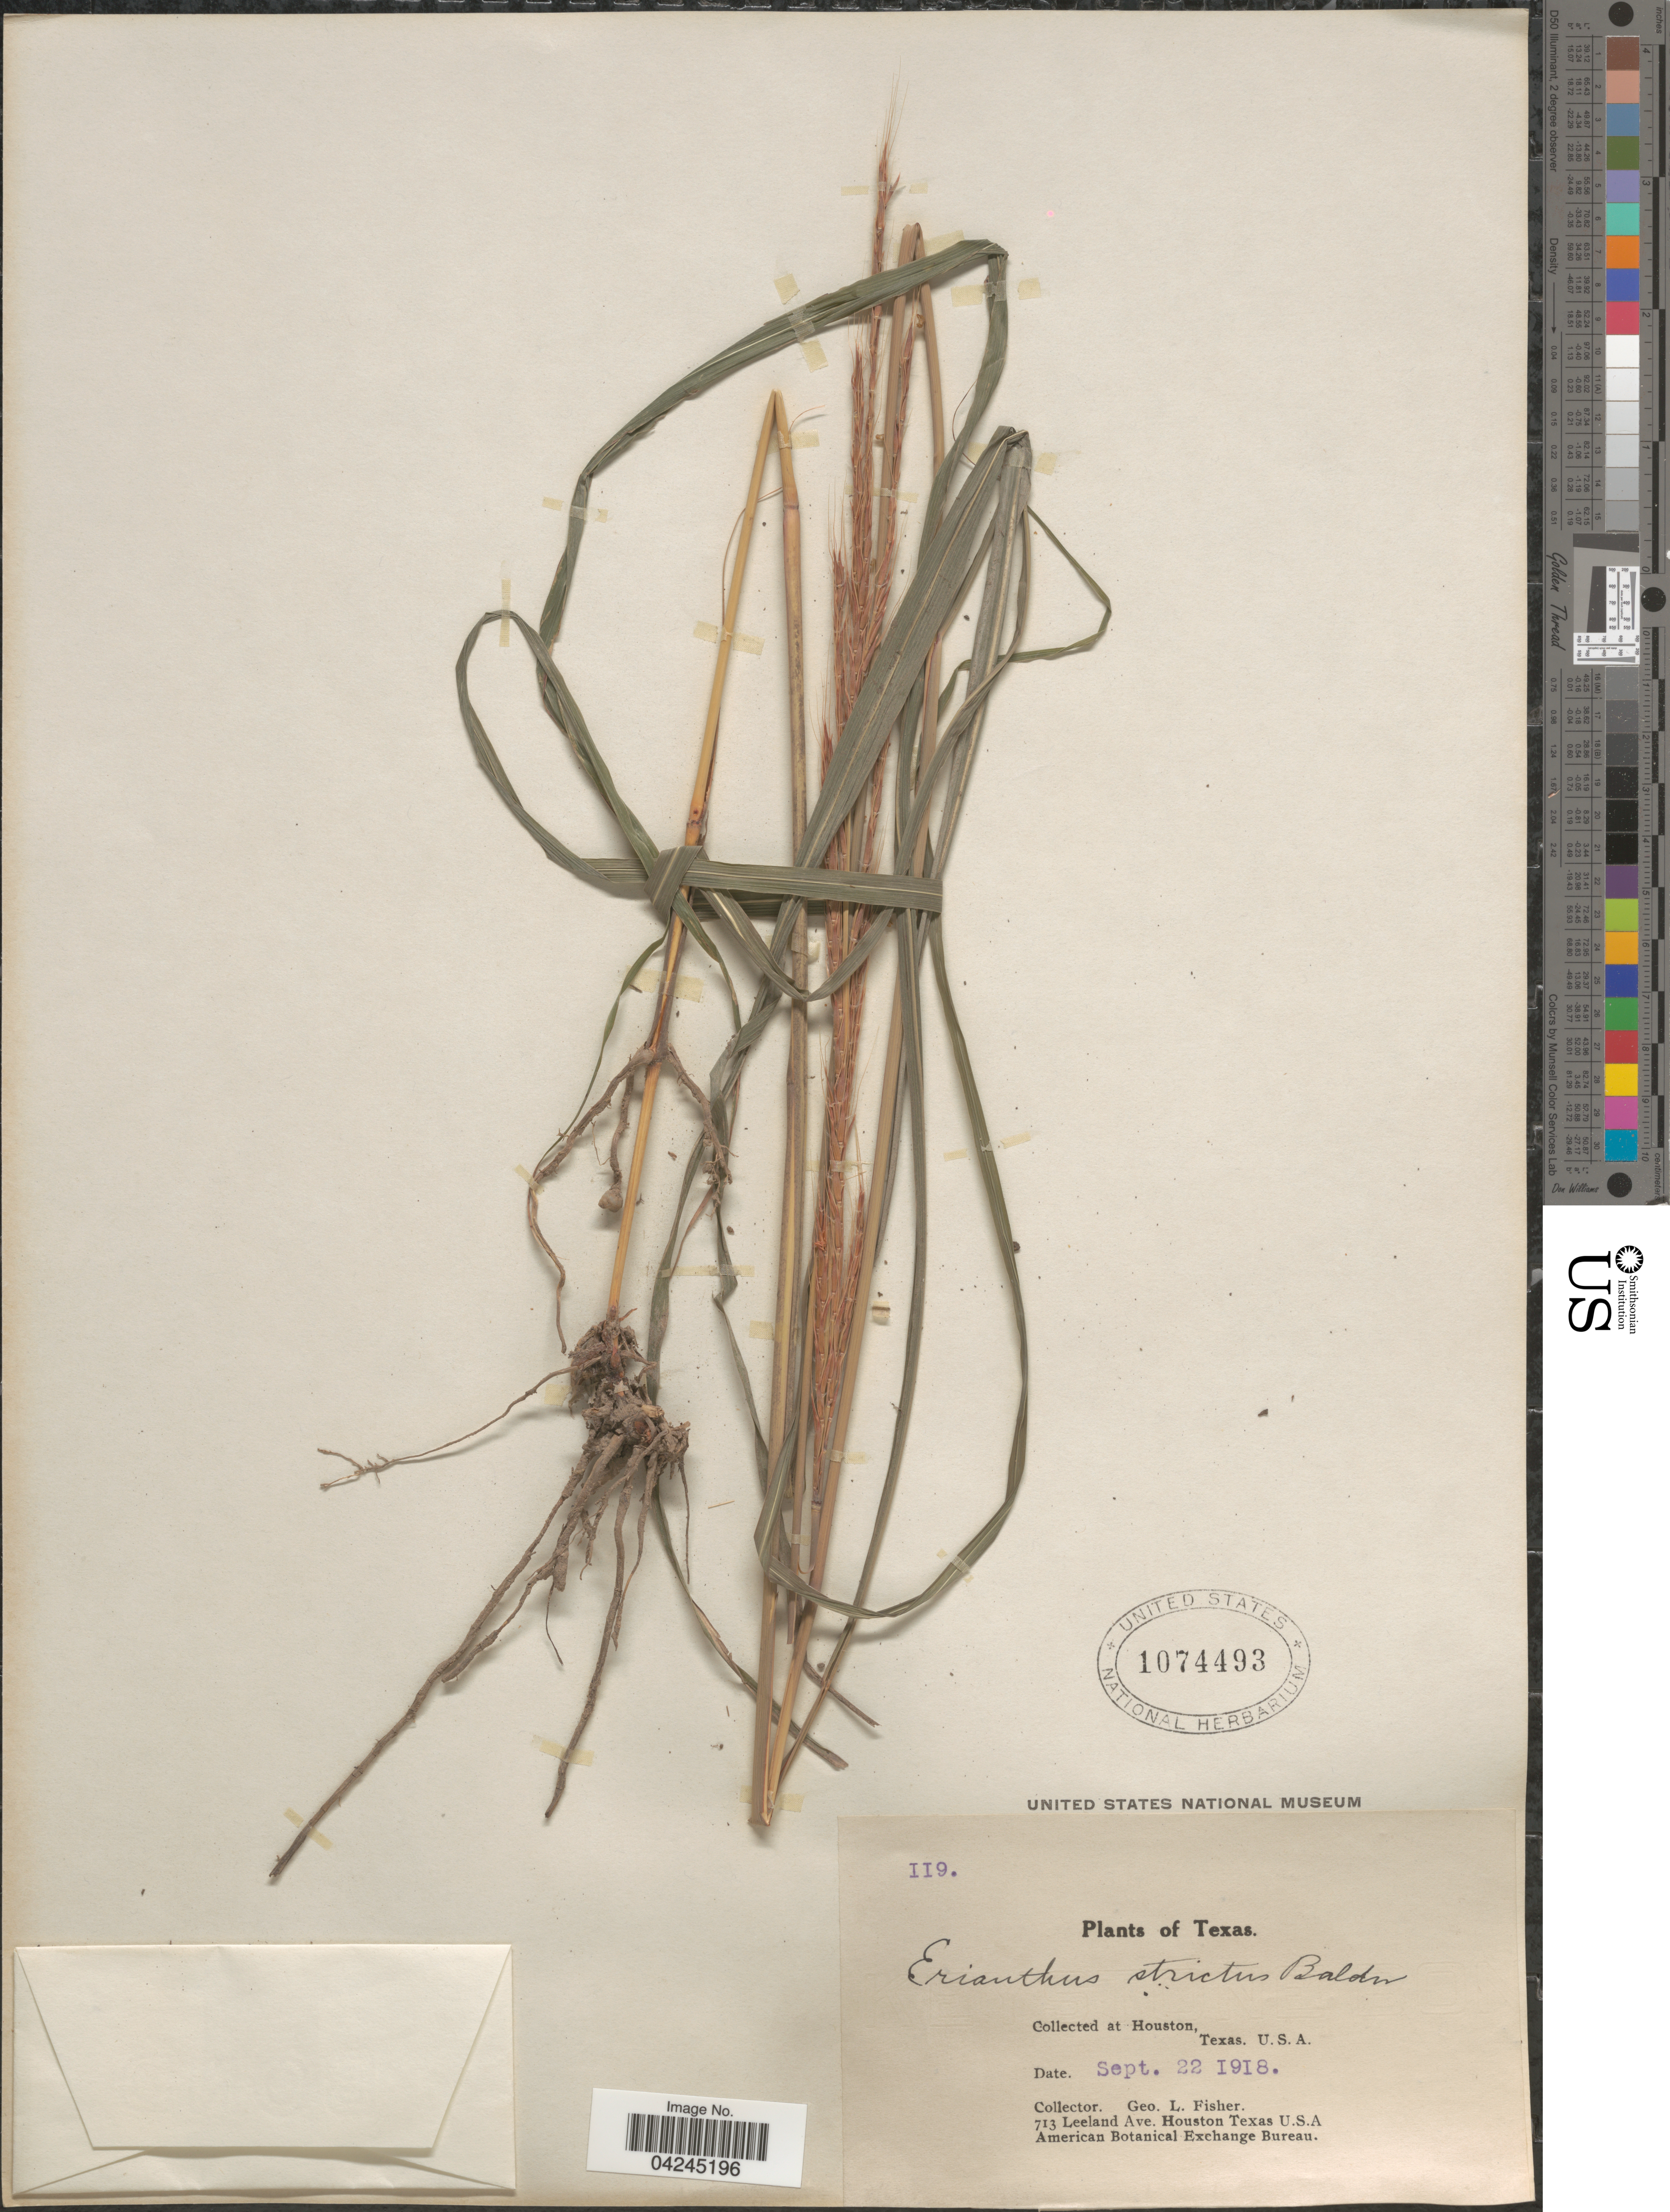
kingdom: Plantae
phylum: Tracheophyta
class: Liliopsida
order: Poales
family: Poaceae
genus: Erianthus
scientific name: Erianthus strictus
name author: Baldwin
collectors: G. L. Fisher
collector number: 119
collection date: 1918-09-22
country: United States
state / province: Texas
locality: Houston.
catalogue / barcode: US 1074493